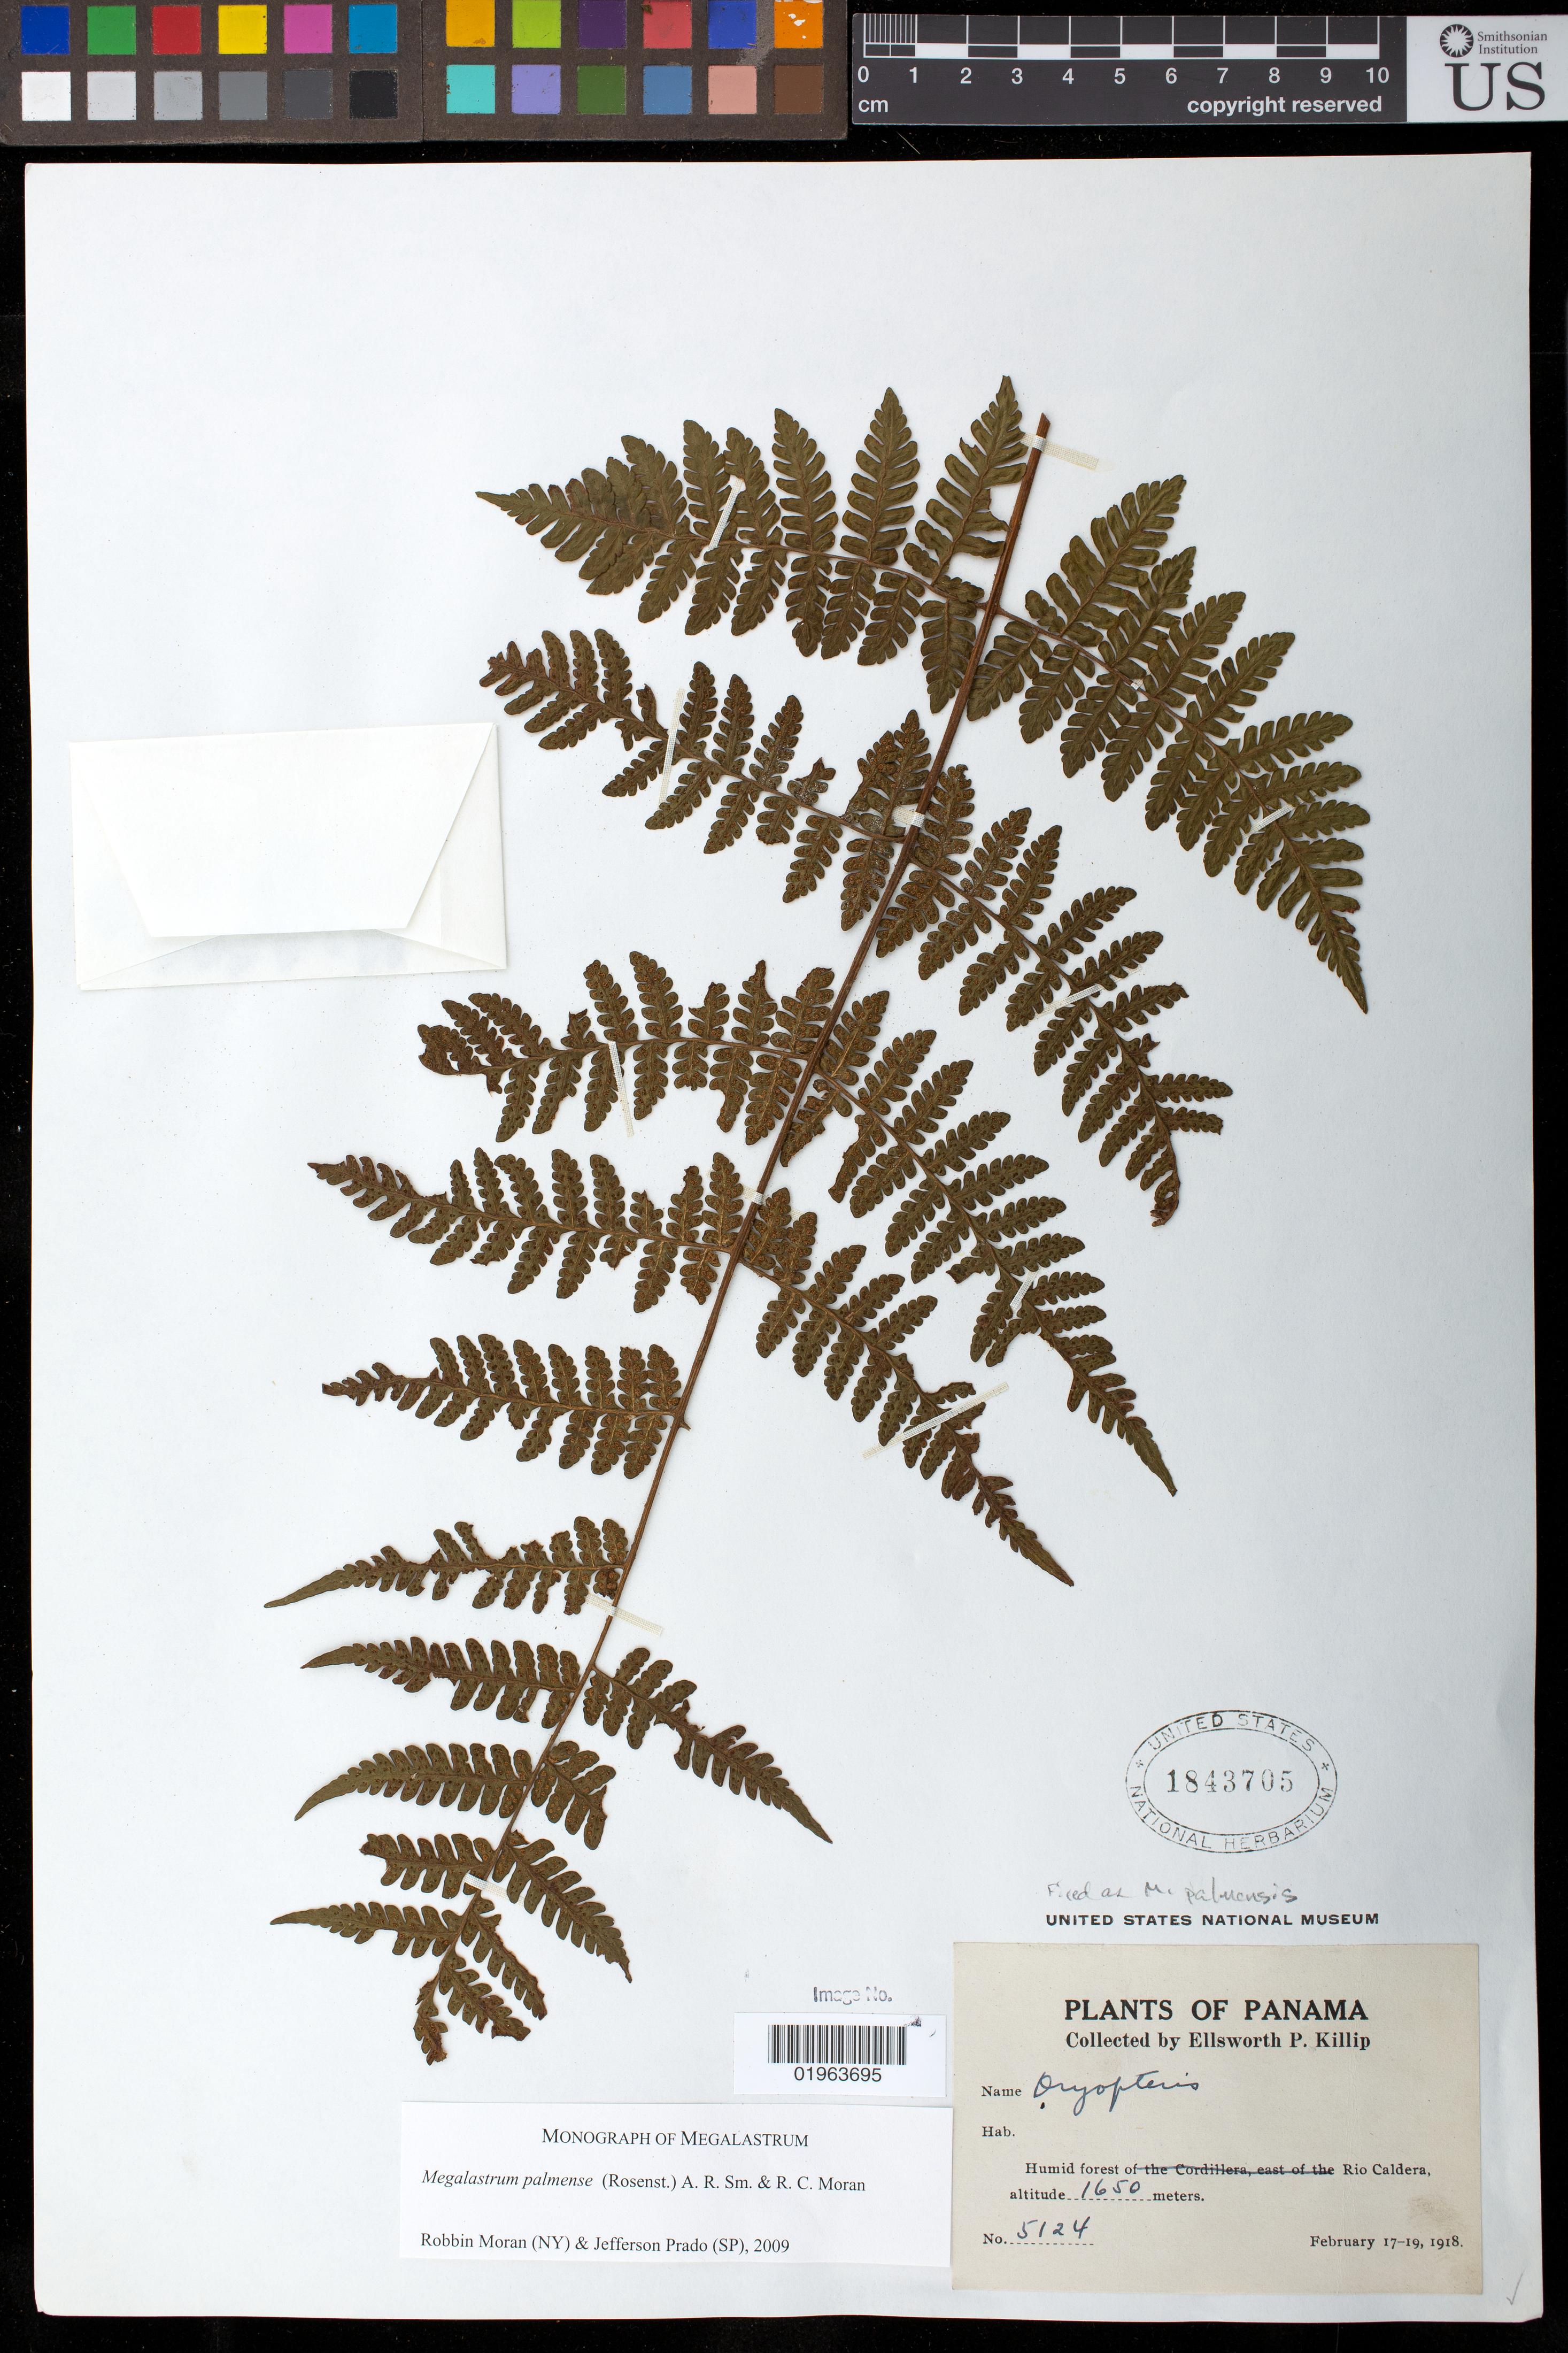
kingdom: Plantae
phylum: Tracheophyta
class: Polypodiopsida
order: Polypodiales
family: Dryopteridaceae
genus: Megalastrum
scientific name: Megalastrum palmense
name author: (Rosenst.) A.R. Sm. & R.C. Moran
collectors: E. P. Killip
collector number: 5124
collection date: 1918-02-17/1918-02-19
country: Panama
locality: Rio Caldera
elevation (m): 1650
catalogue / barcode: US 1843705